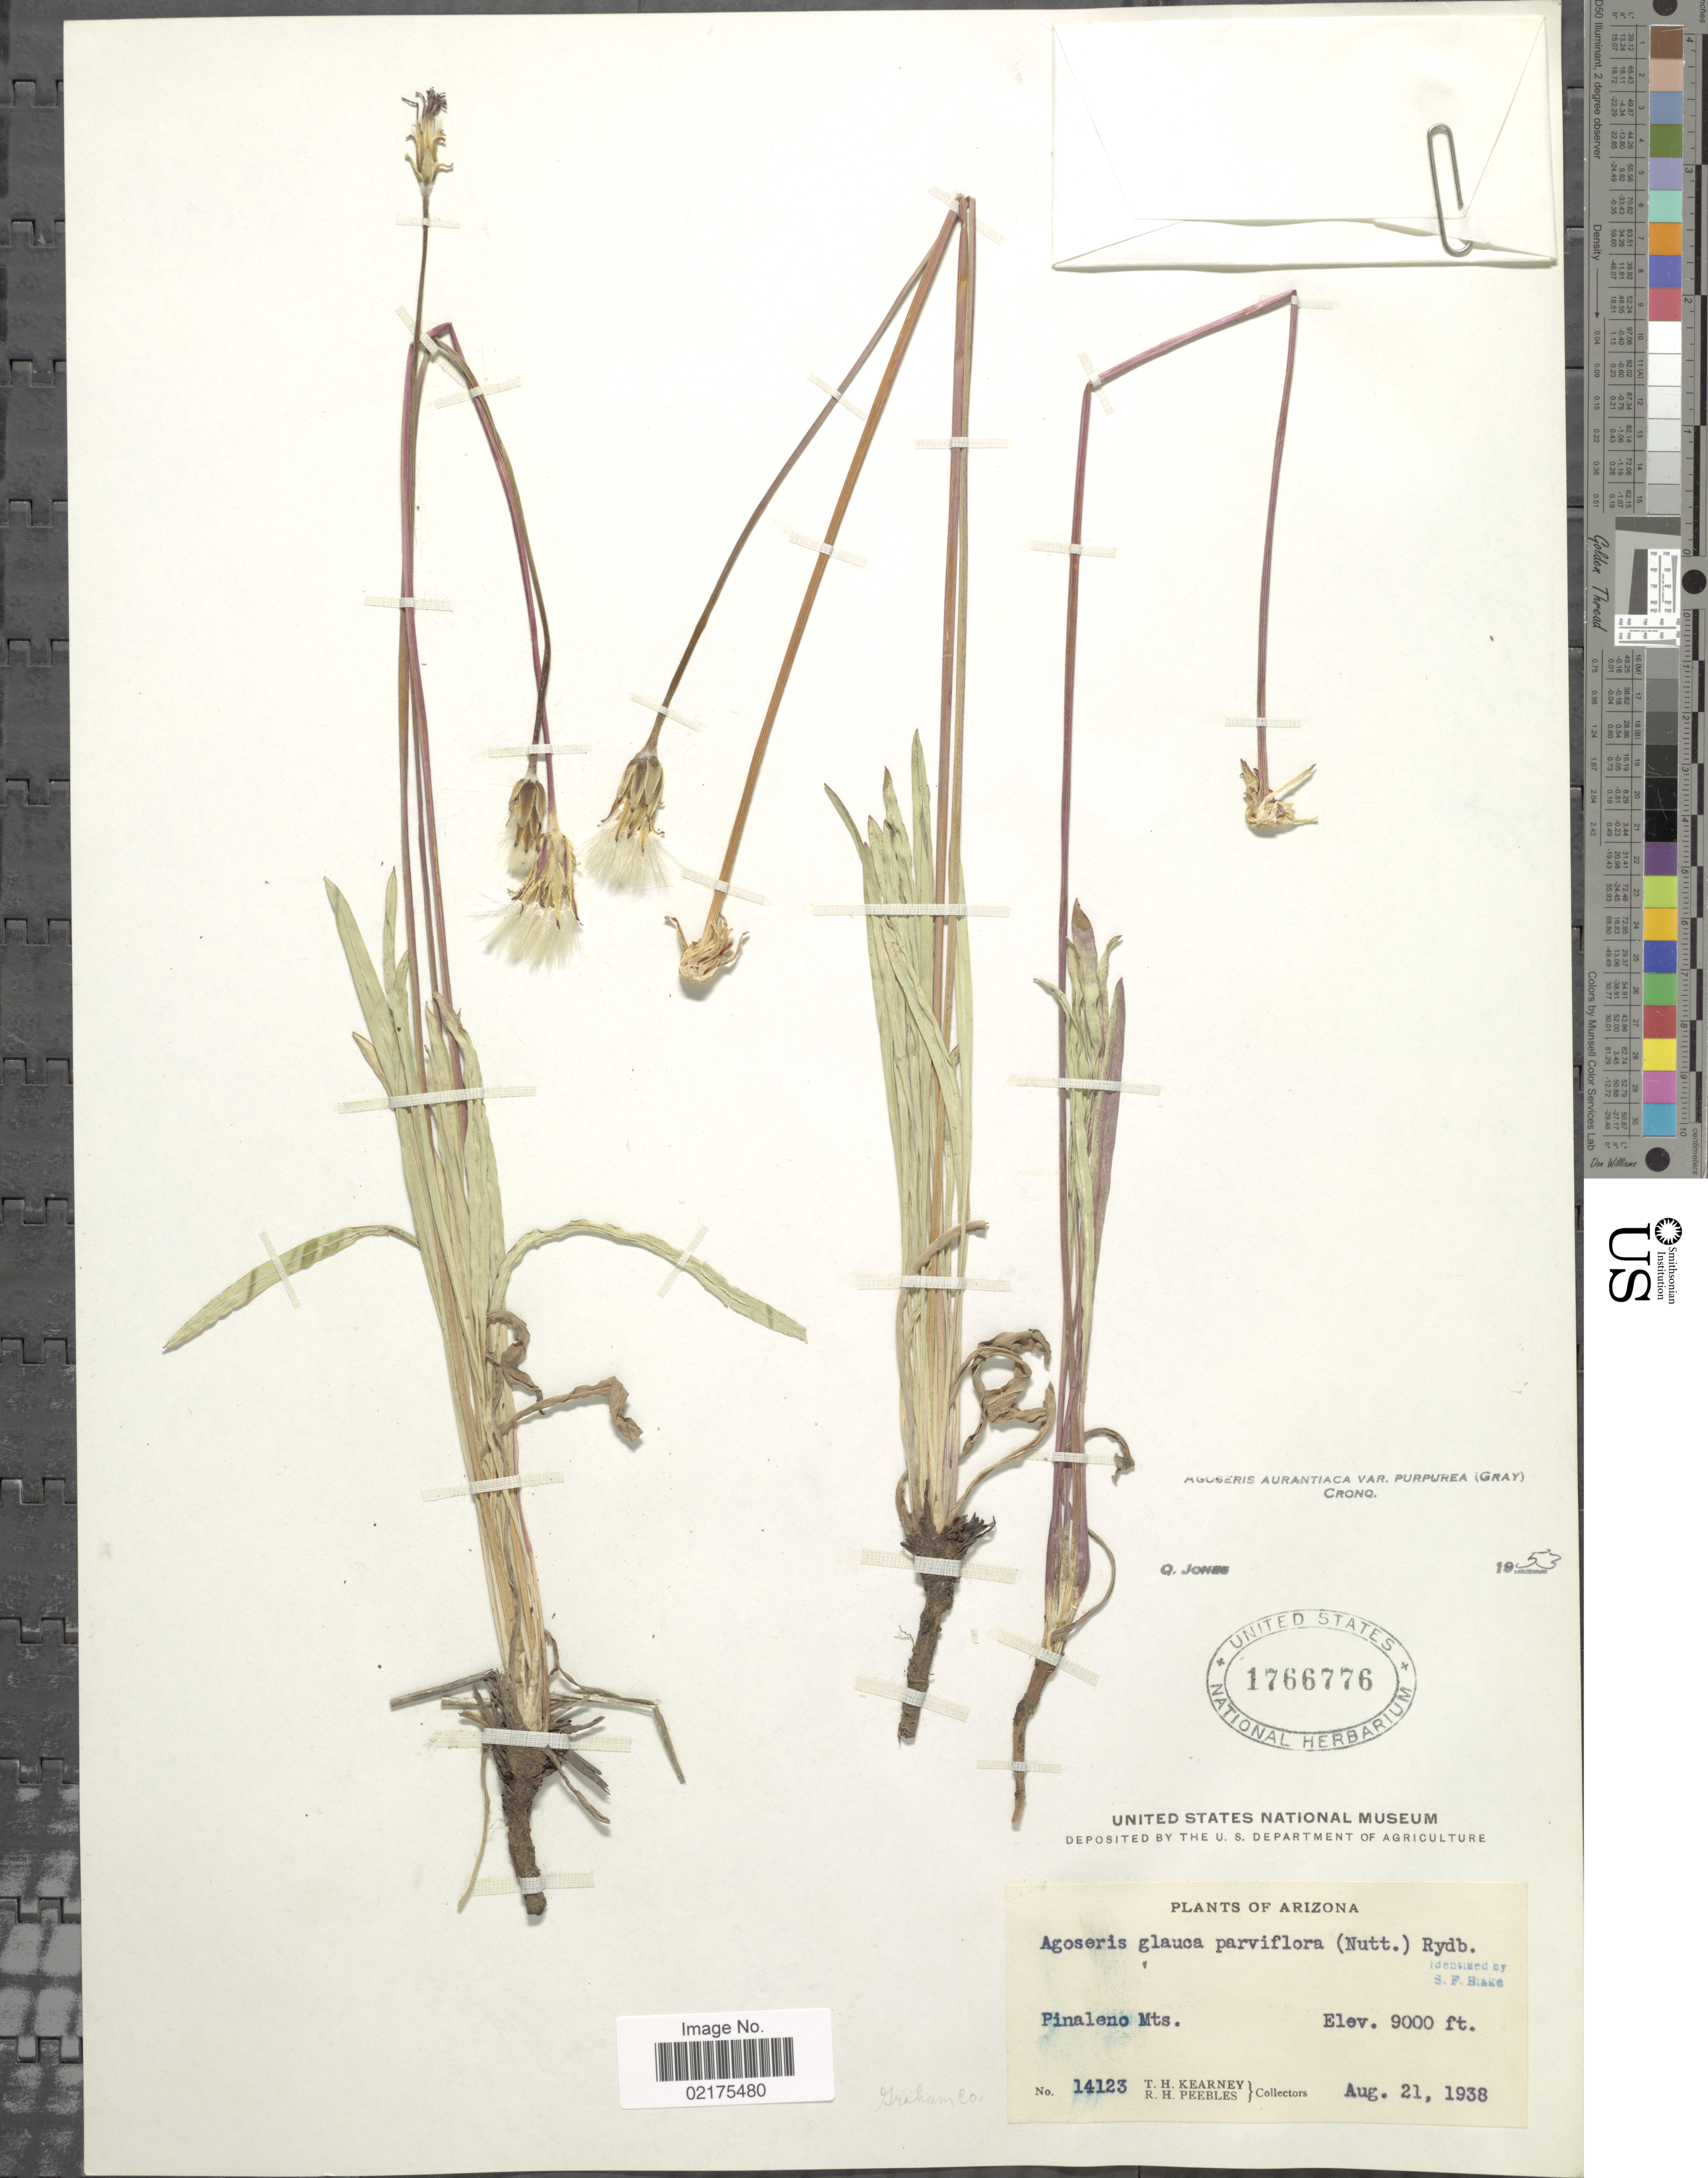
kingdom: Plantae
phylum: Tracheophyta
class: Magnoliopsida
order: Asterales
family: Asteraceae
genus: Agoseris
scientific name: Agoseris aurantiaca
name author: (Hook.) Greene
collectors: T. H. Kearney & R. H. Peebles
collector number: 14123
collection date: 1938-08-21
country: United States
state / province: Arizona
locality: Pinaleno mts., Graham Co.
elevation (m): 2743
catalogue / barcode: US 1766776